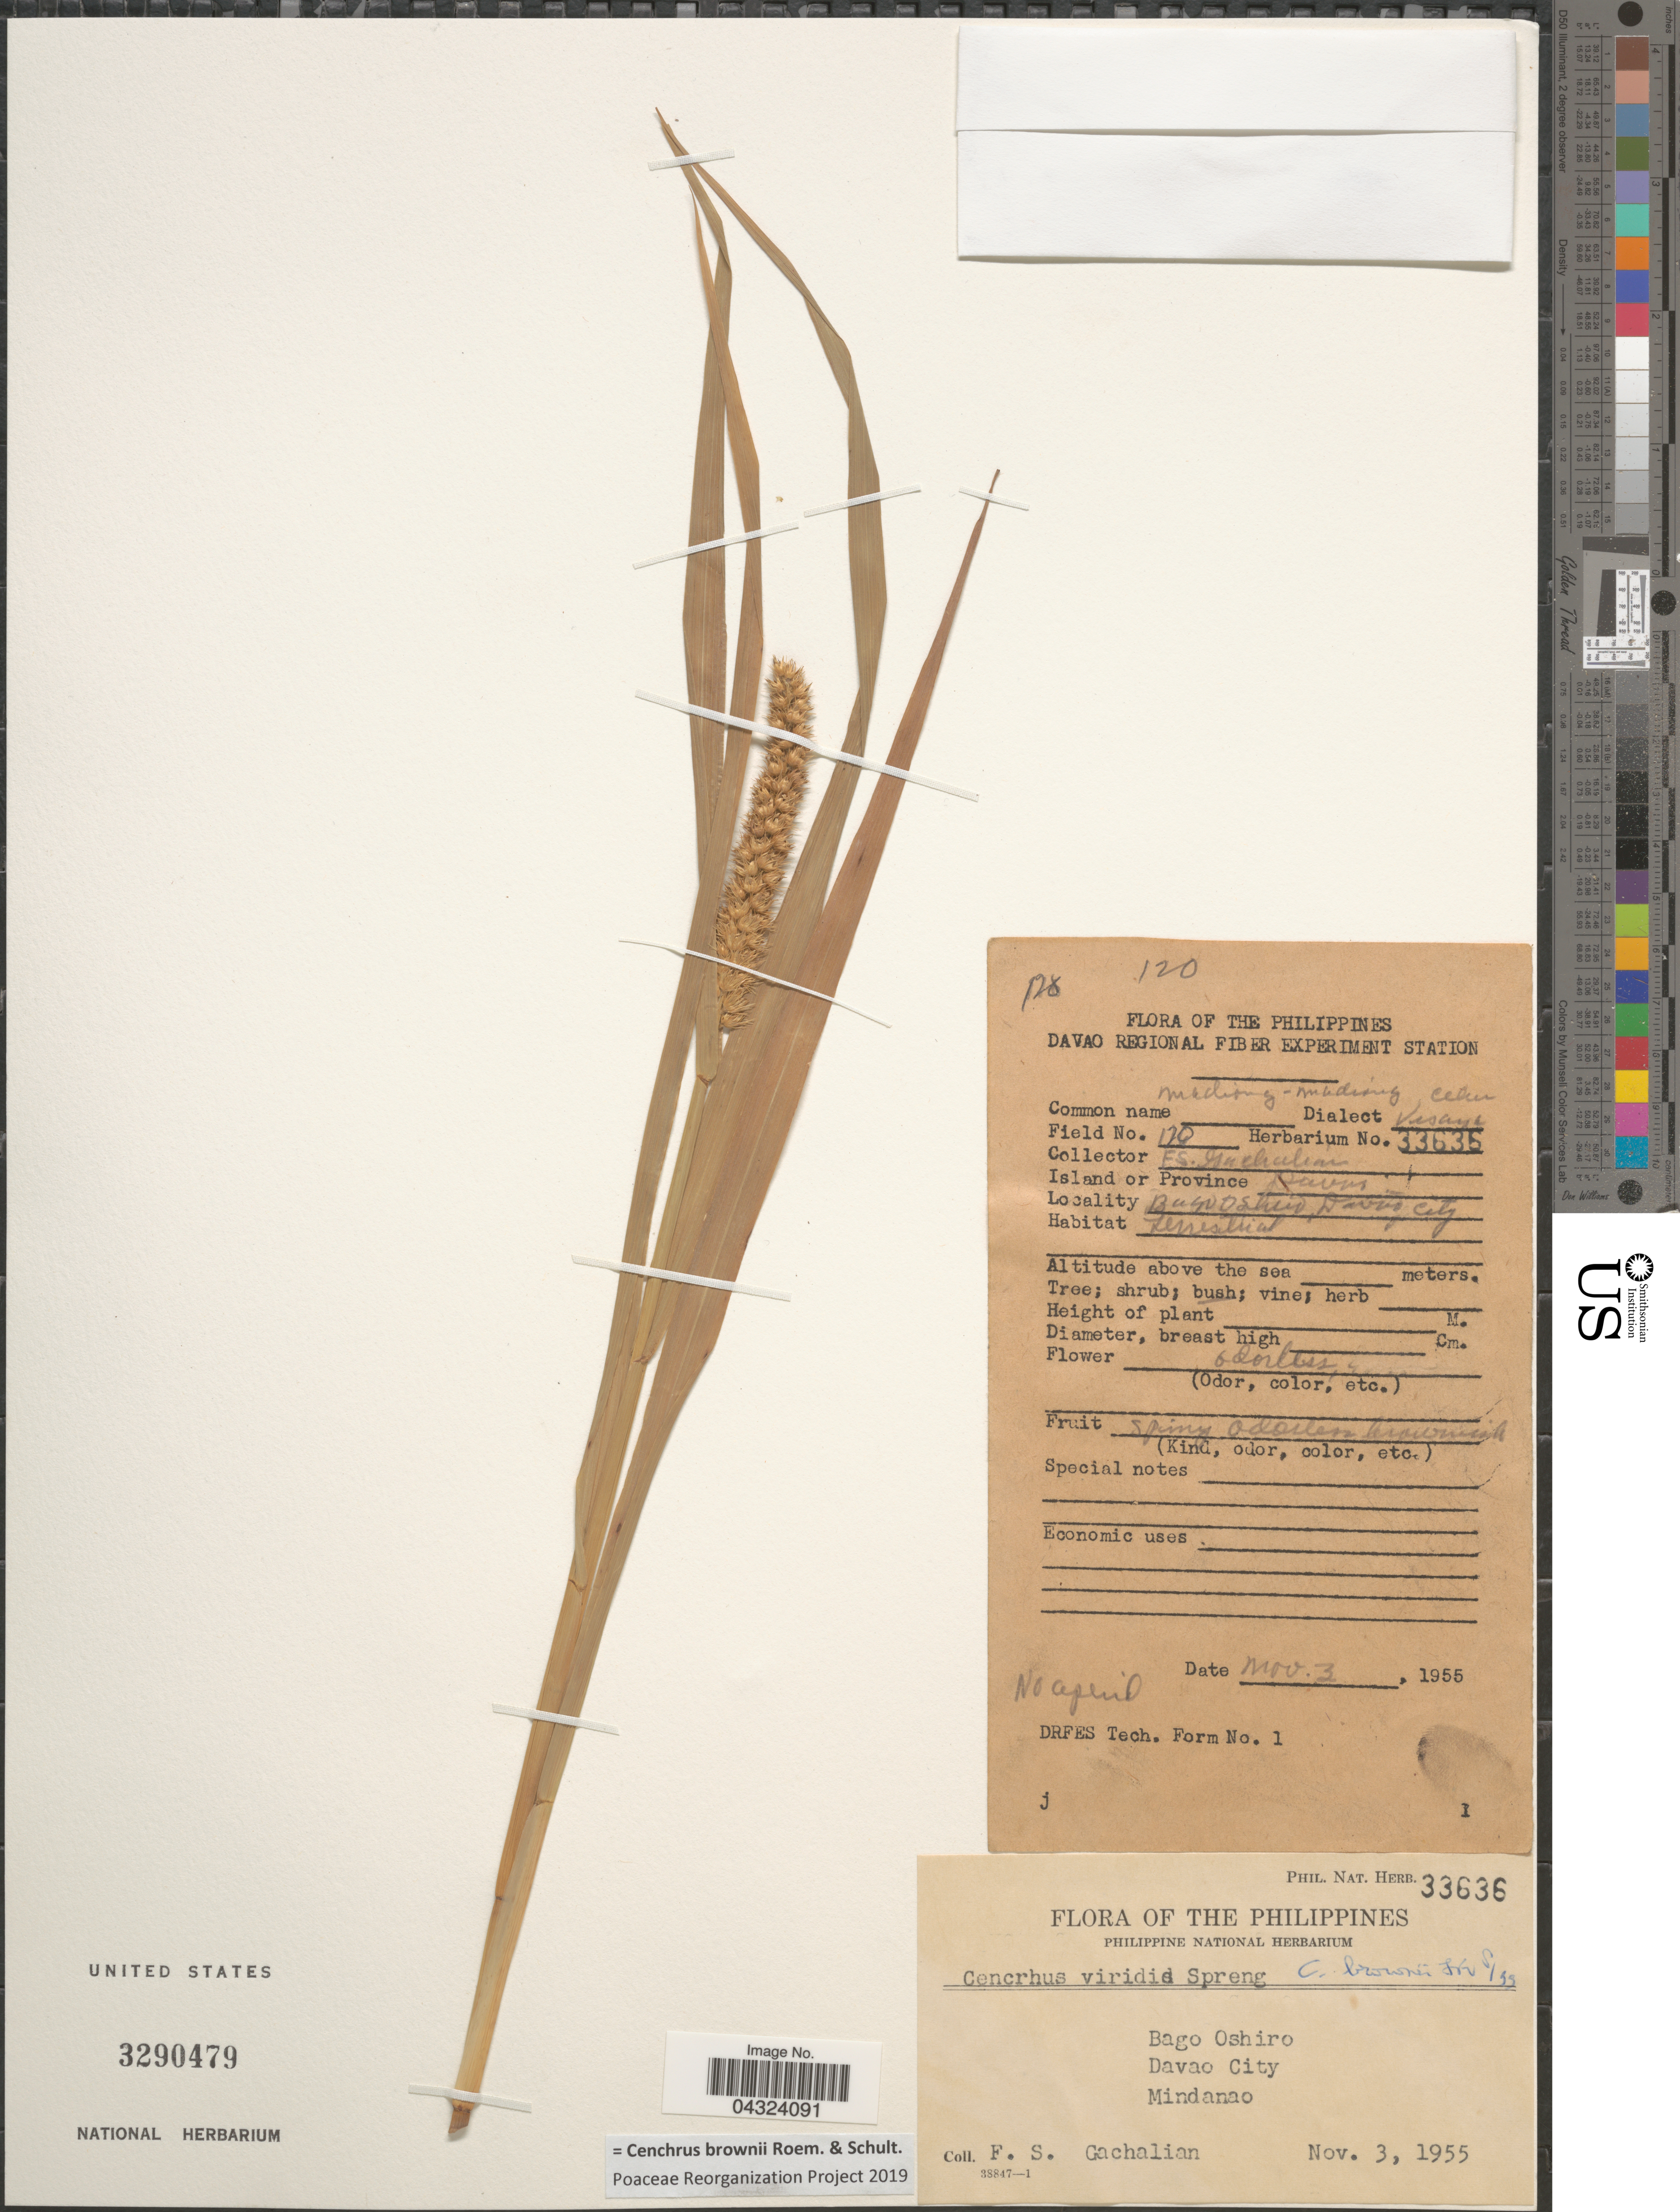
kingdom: Plantae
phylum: Tracheophyta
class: Liliopsida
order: Poales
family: Poaceae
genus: Cenchrus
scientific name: Cenchrus brownii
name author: Roem. & Schult.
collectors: F. Gachalian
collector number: Phit. Nat. Herb. 33636/ 120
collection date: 1955-11-03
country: Philippines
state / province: Davao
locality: Bago Oshiro. Davao City. Mindanao.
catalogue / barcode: US 3290479